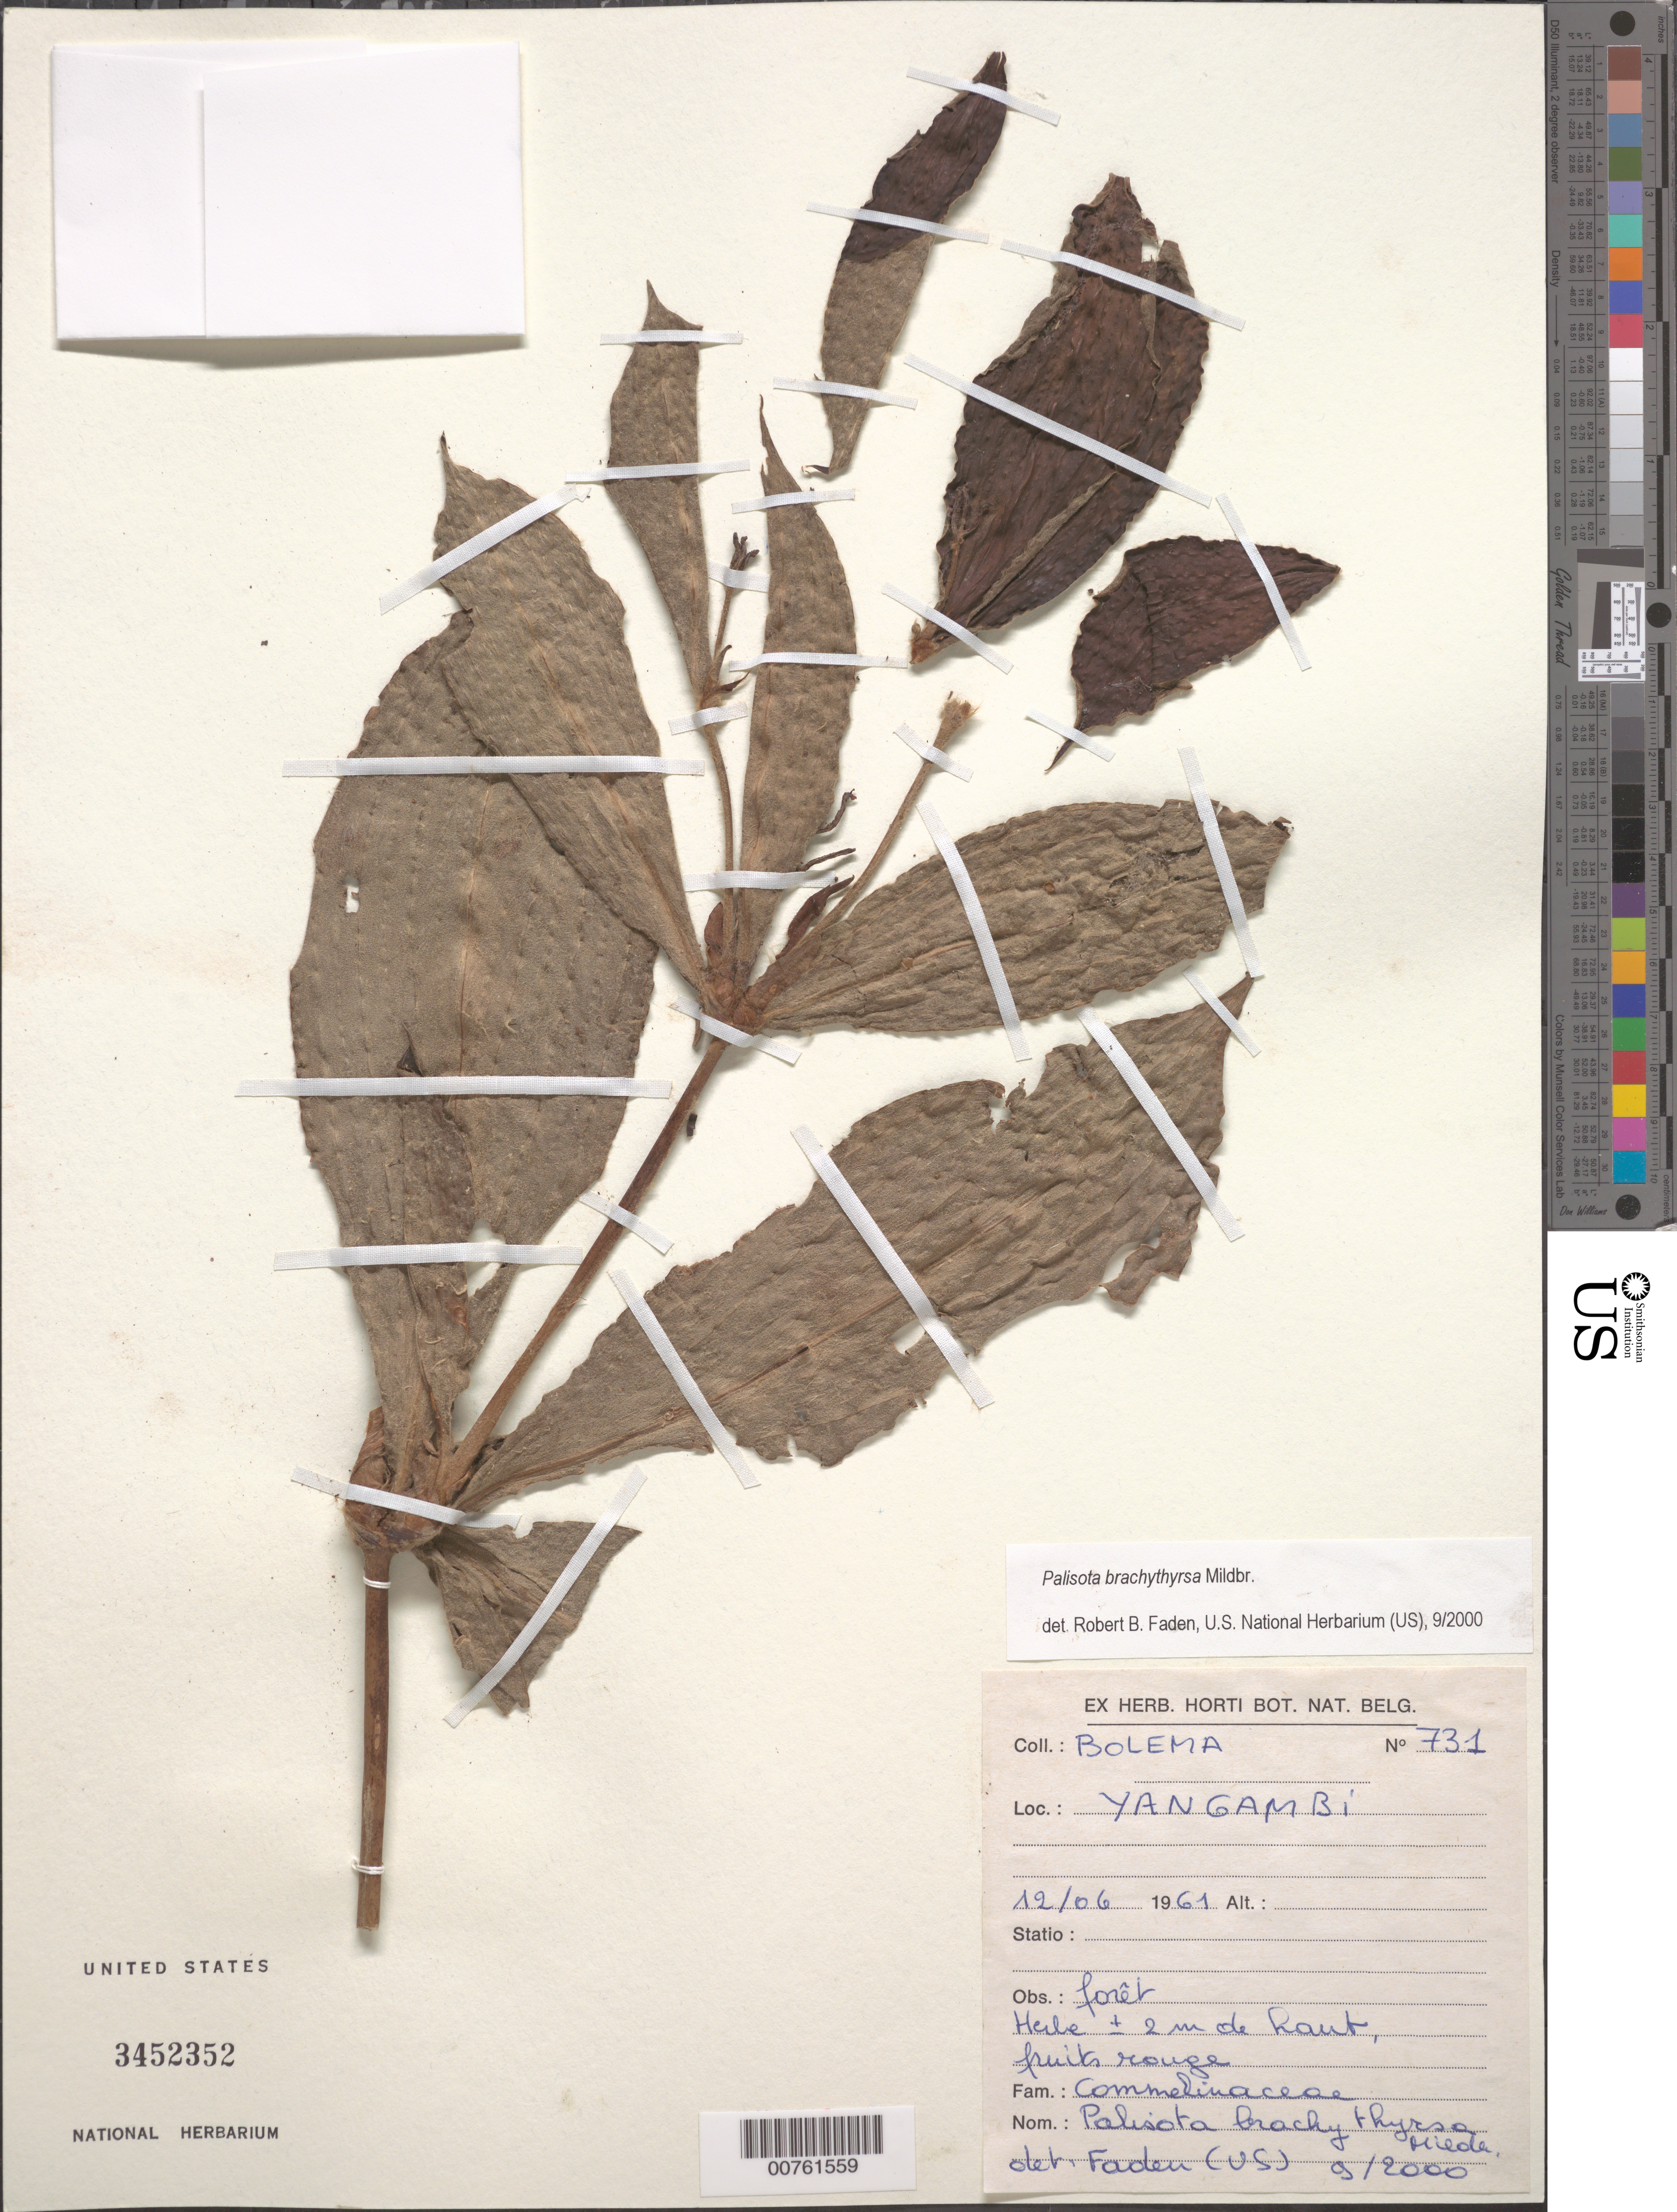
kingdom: Plantae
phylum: Tracheophyta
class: Liliopsida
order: Commelinales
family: Commelinaceae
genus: Palisota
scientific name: Palisota brachythyrsa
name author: Mildbr.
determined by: Faden, Robert B., (US), Smithsonian Institution - National Museum of Natural History (UNITED STATES)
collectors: -. Bolema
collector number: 731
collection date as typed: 12 Jun 1961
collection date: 1961-06-12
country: Congo, Democratic Republic of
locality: Yangambi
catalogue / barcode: US 3452352